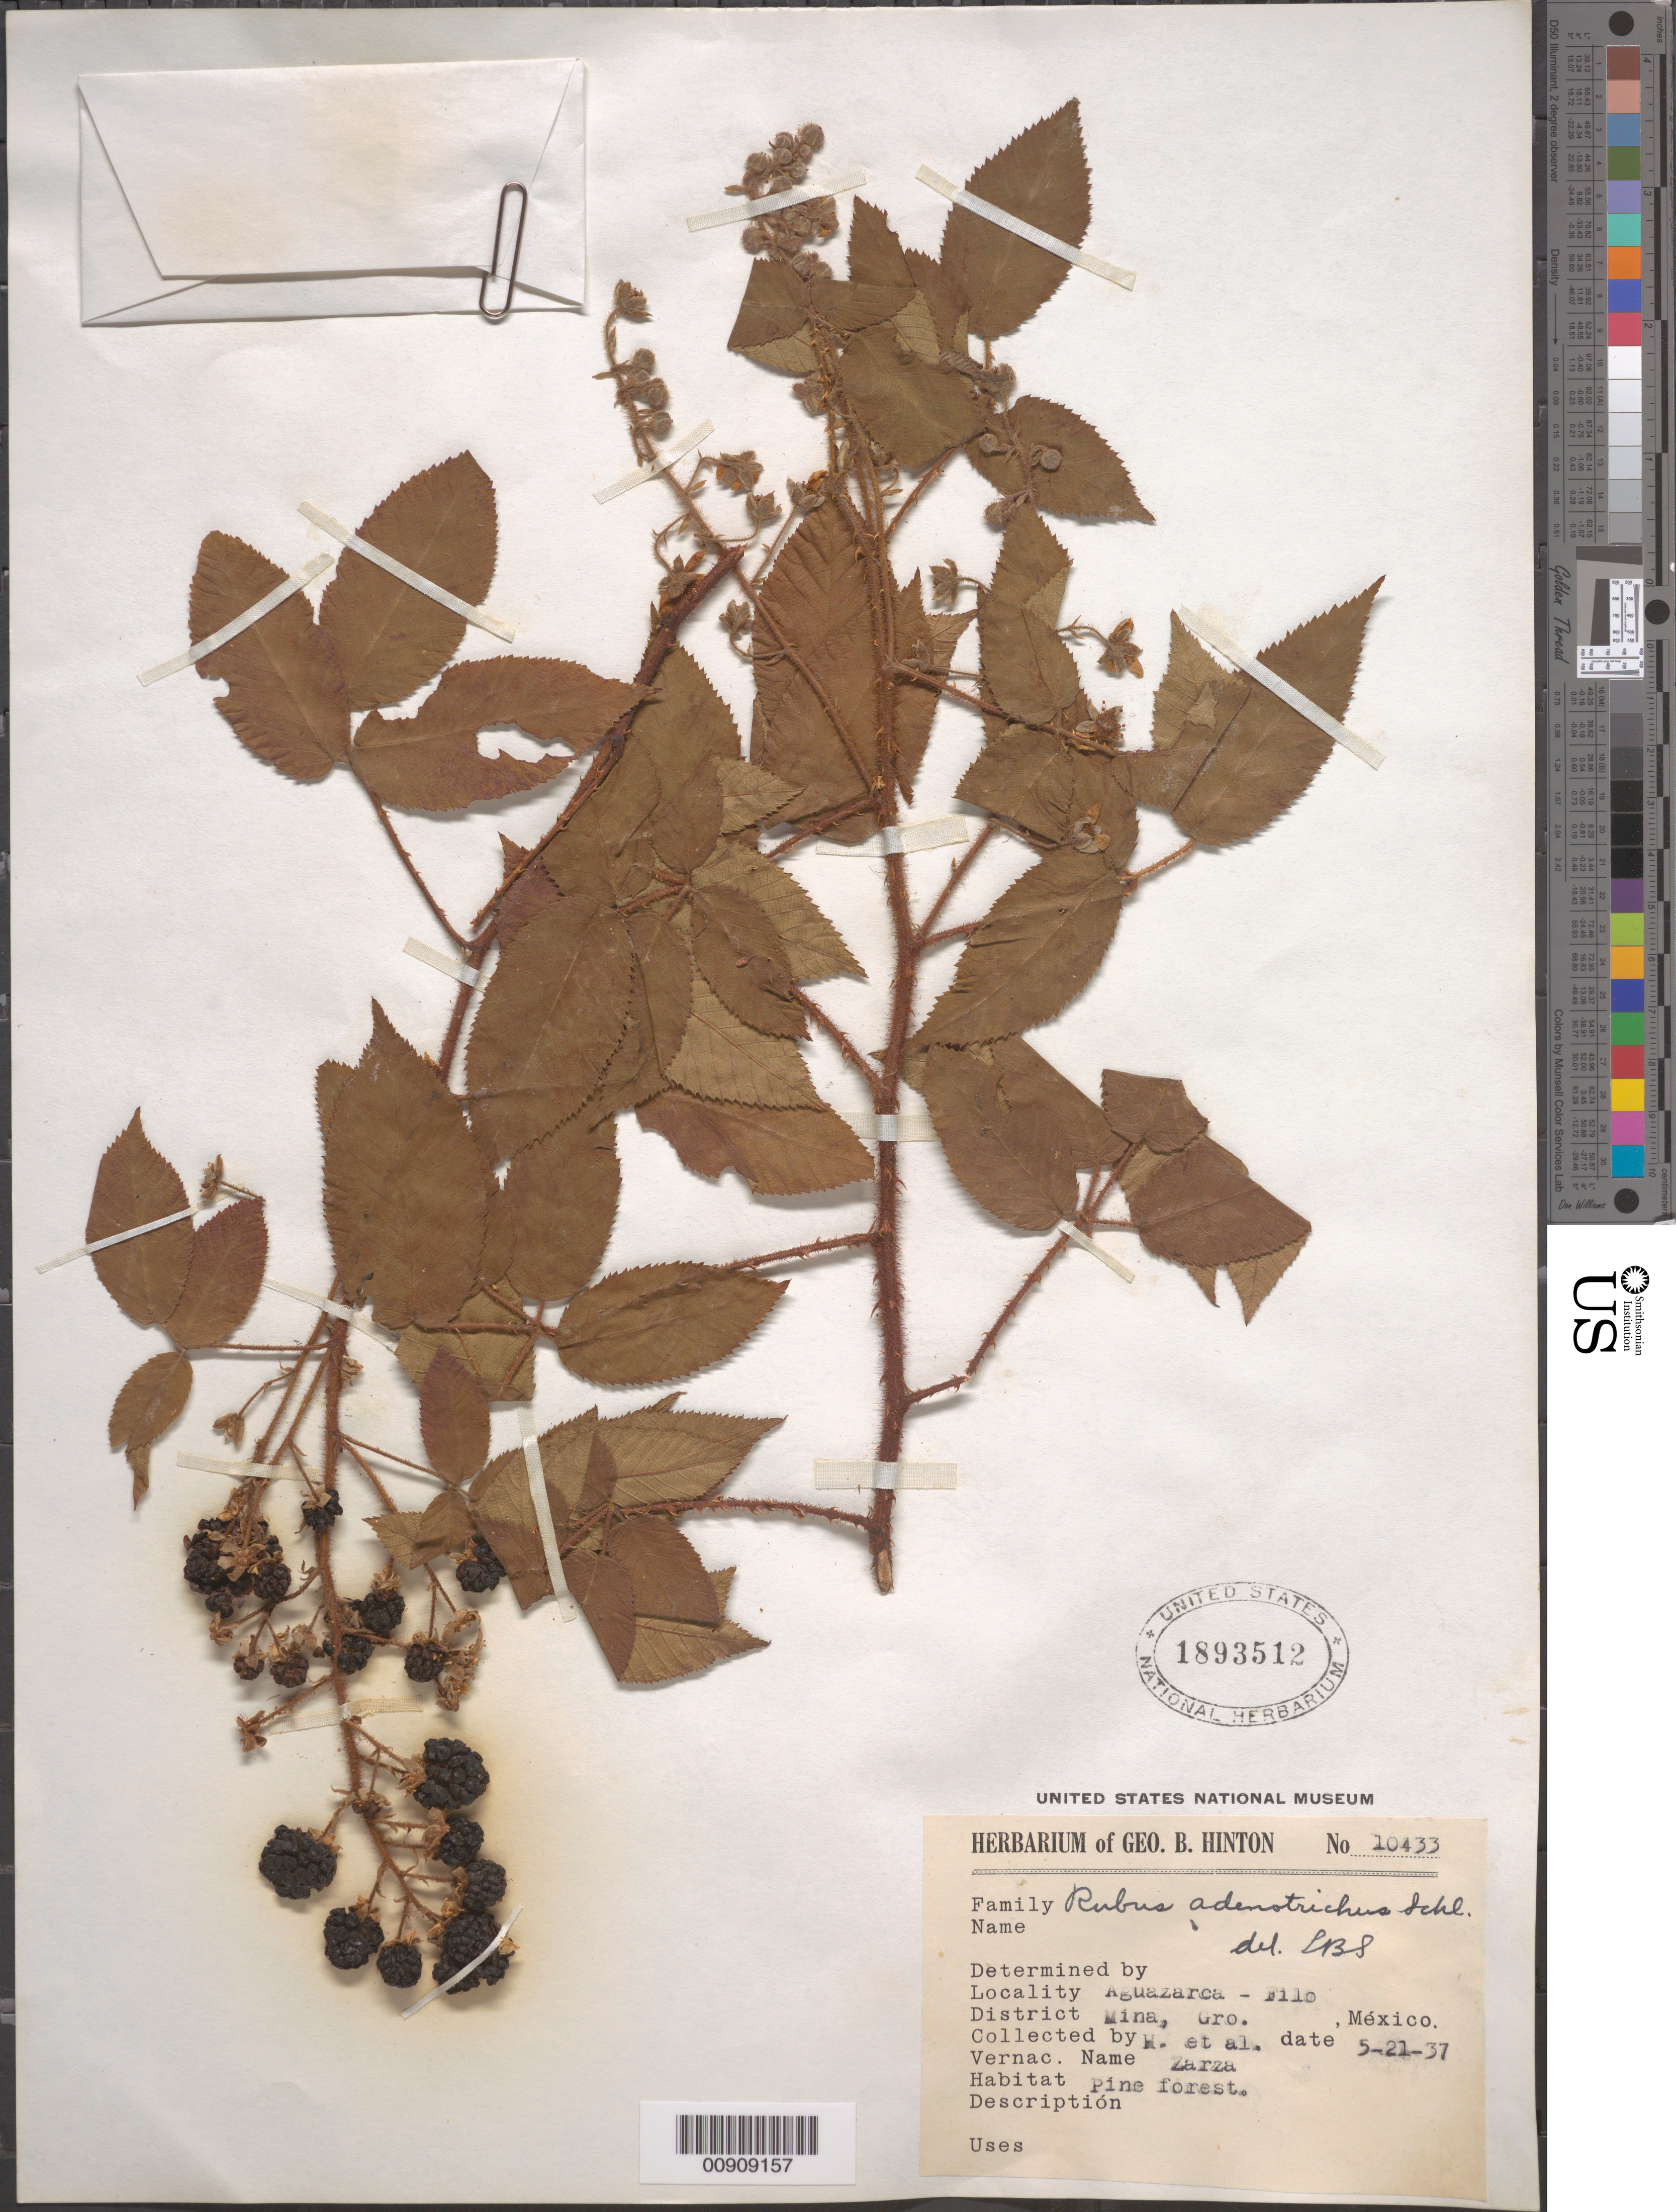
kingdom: Plantae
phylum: Tracheophyta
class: Magnoliopsida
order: Rosales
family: Rosaceae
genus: Rubus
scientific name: Rubus adenotrichos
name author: Schltdl.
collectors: G. B. Hinton & et al.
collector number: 10433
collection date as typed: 21 May 1937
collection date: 1937-05-21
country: Mexico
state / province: Guerrero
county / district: Mina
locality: Aguazarca - Filo, District Mina, Guerrero.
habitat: Pine forest.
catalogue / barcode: US 1893512